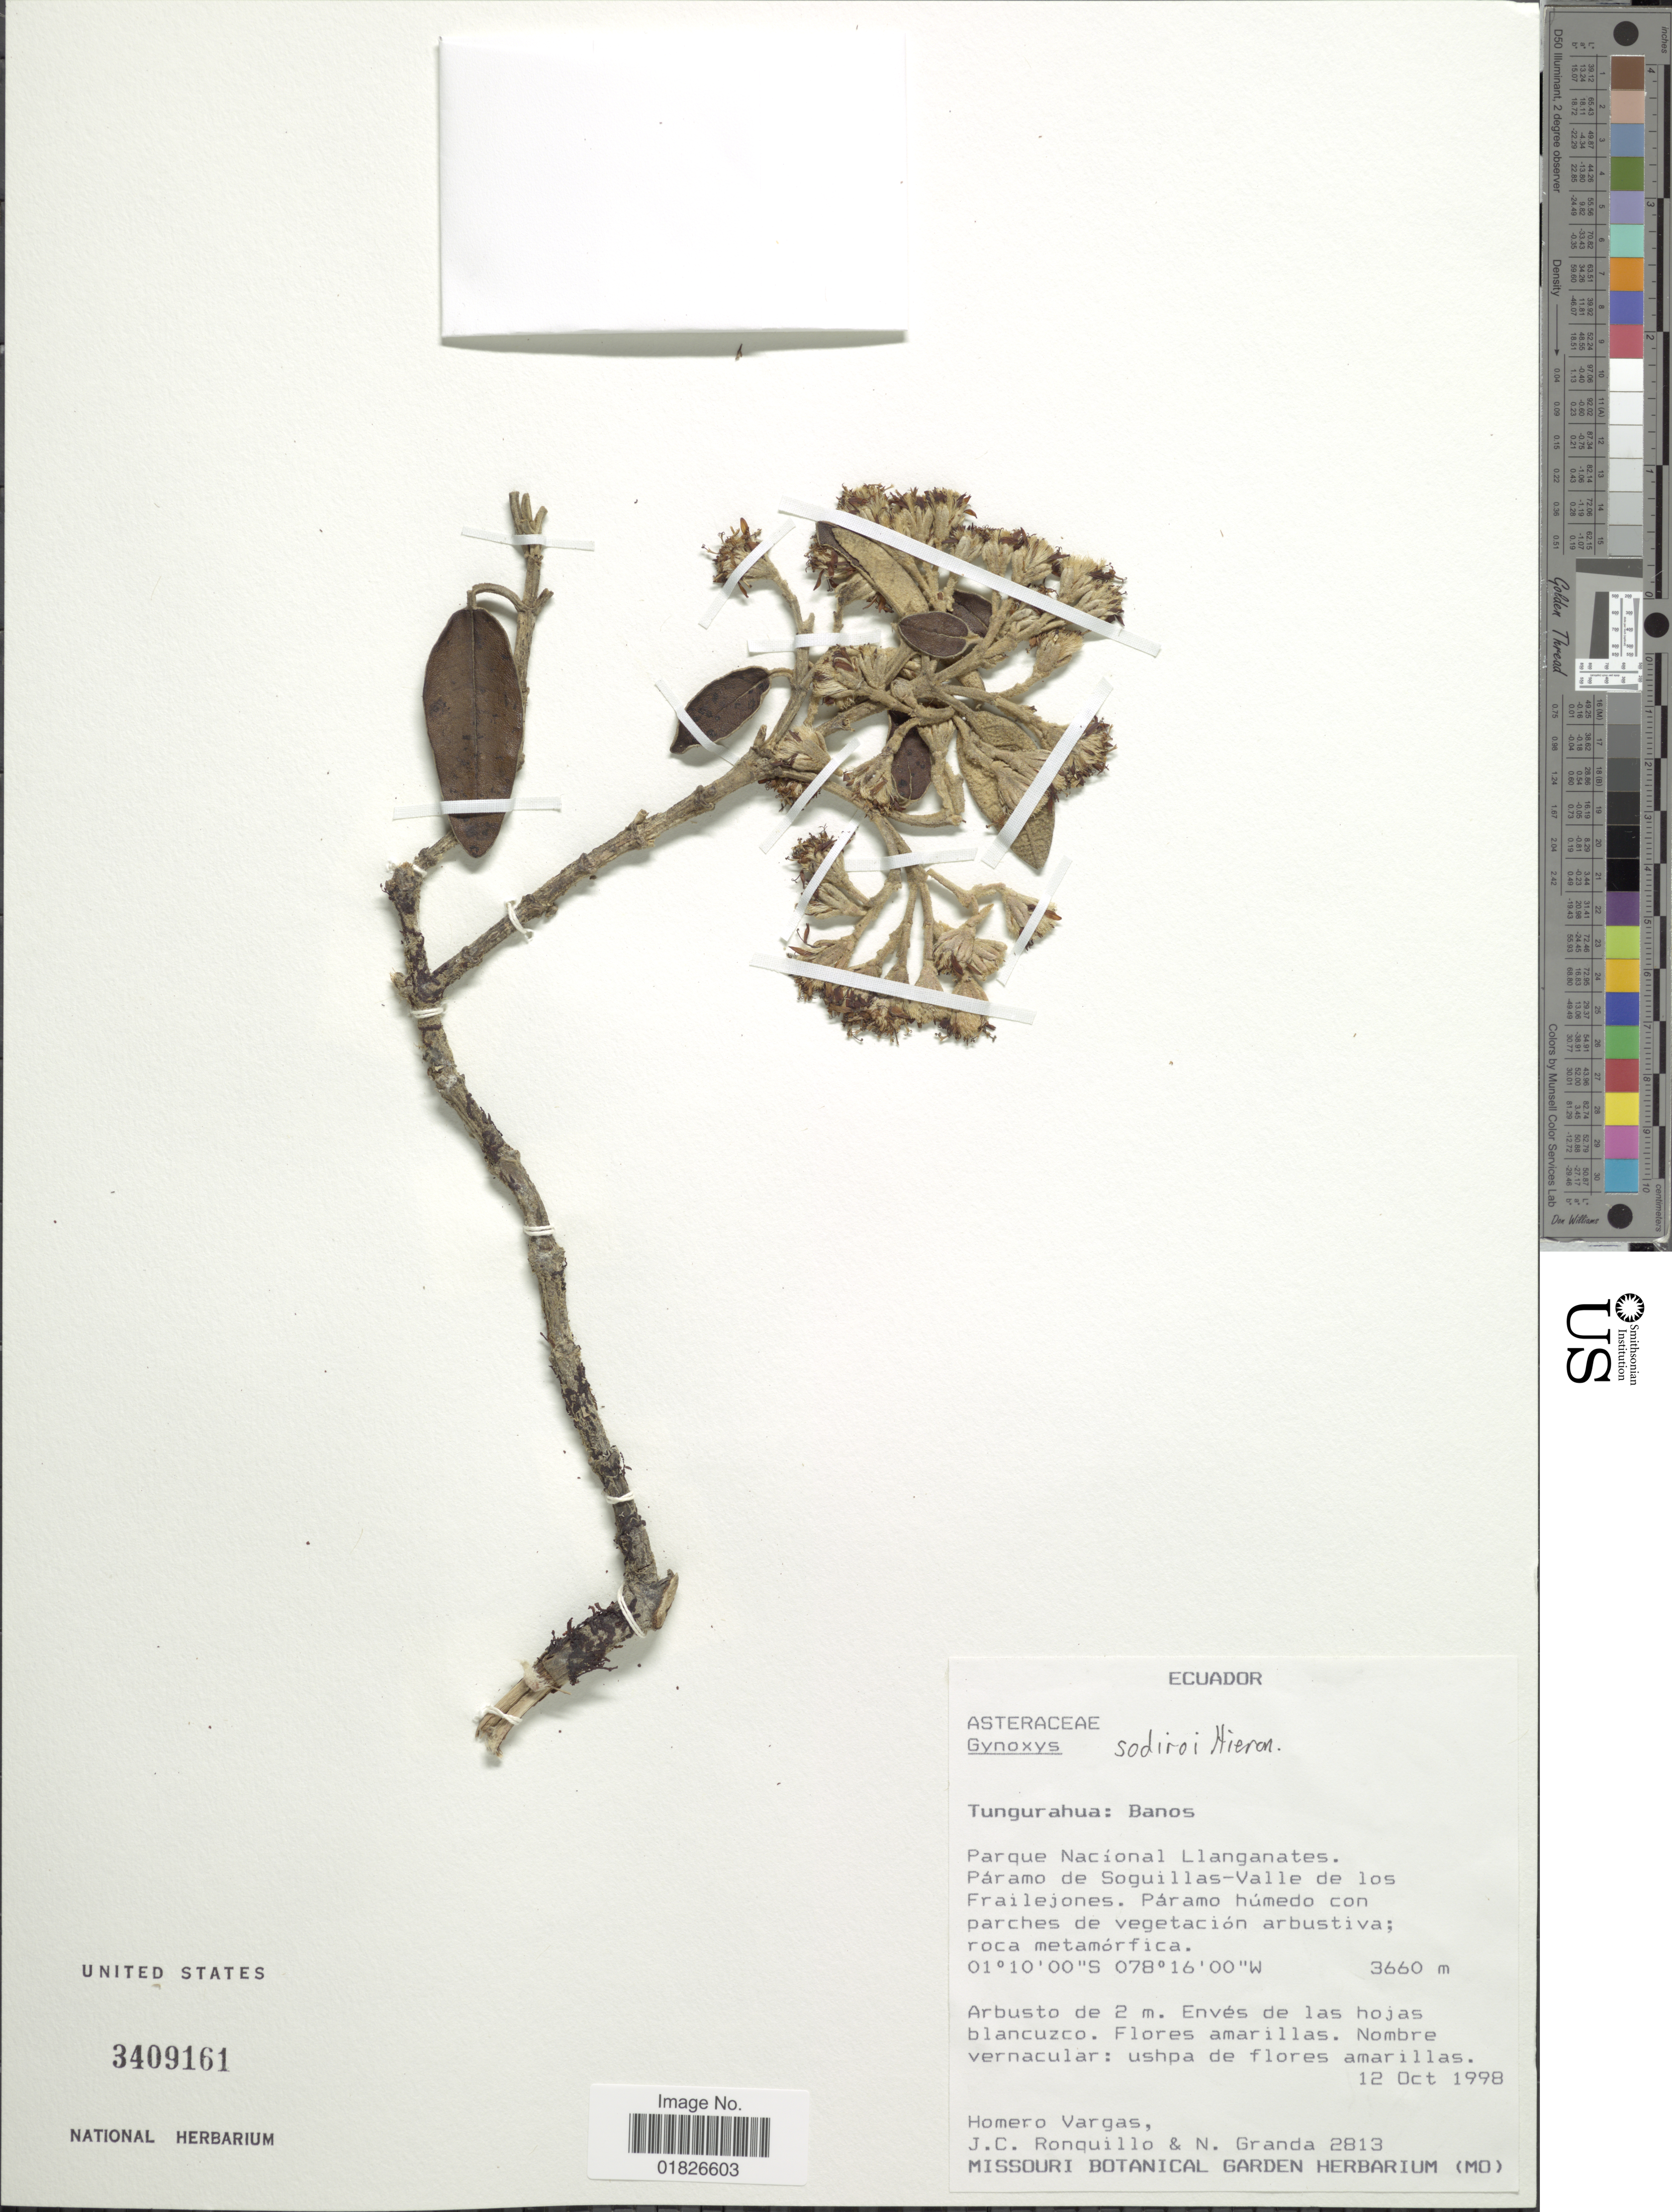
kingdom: Plantae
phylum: Tracheophyta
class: Magnoliopsida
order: Asterales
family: Asteraceae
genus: Gynoxys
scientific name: Gynoxys sodiroi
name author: Hieron.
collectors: H. Vargas, J. Ronquillo & N. Granda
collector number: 2813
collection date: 1998-10-12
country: Ecuador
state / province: Tungurahua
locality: Banos, Parque Nacional Llanganates, paramo de Soguillas-Valle de los Frailejones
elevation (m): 3660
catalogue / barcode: US 3409161